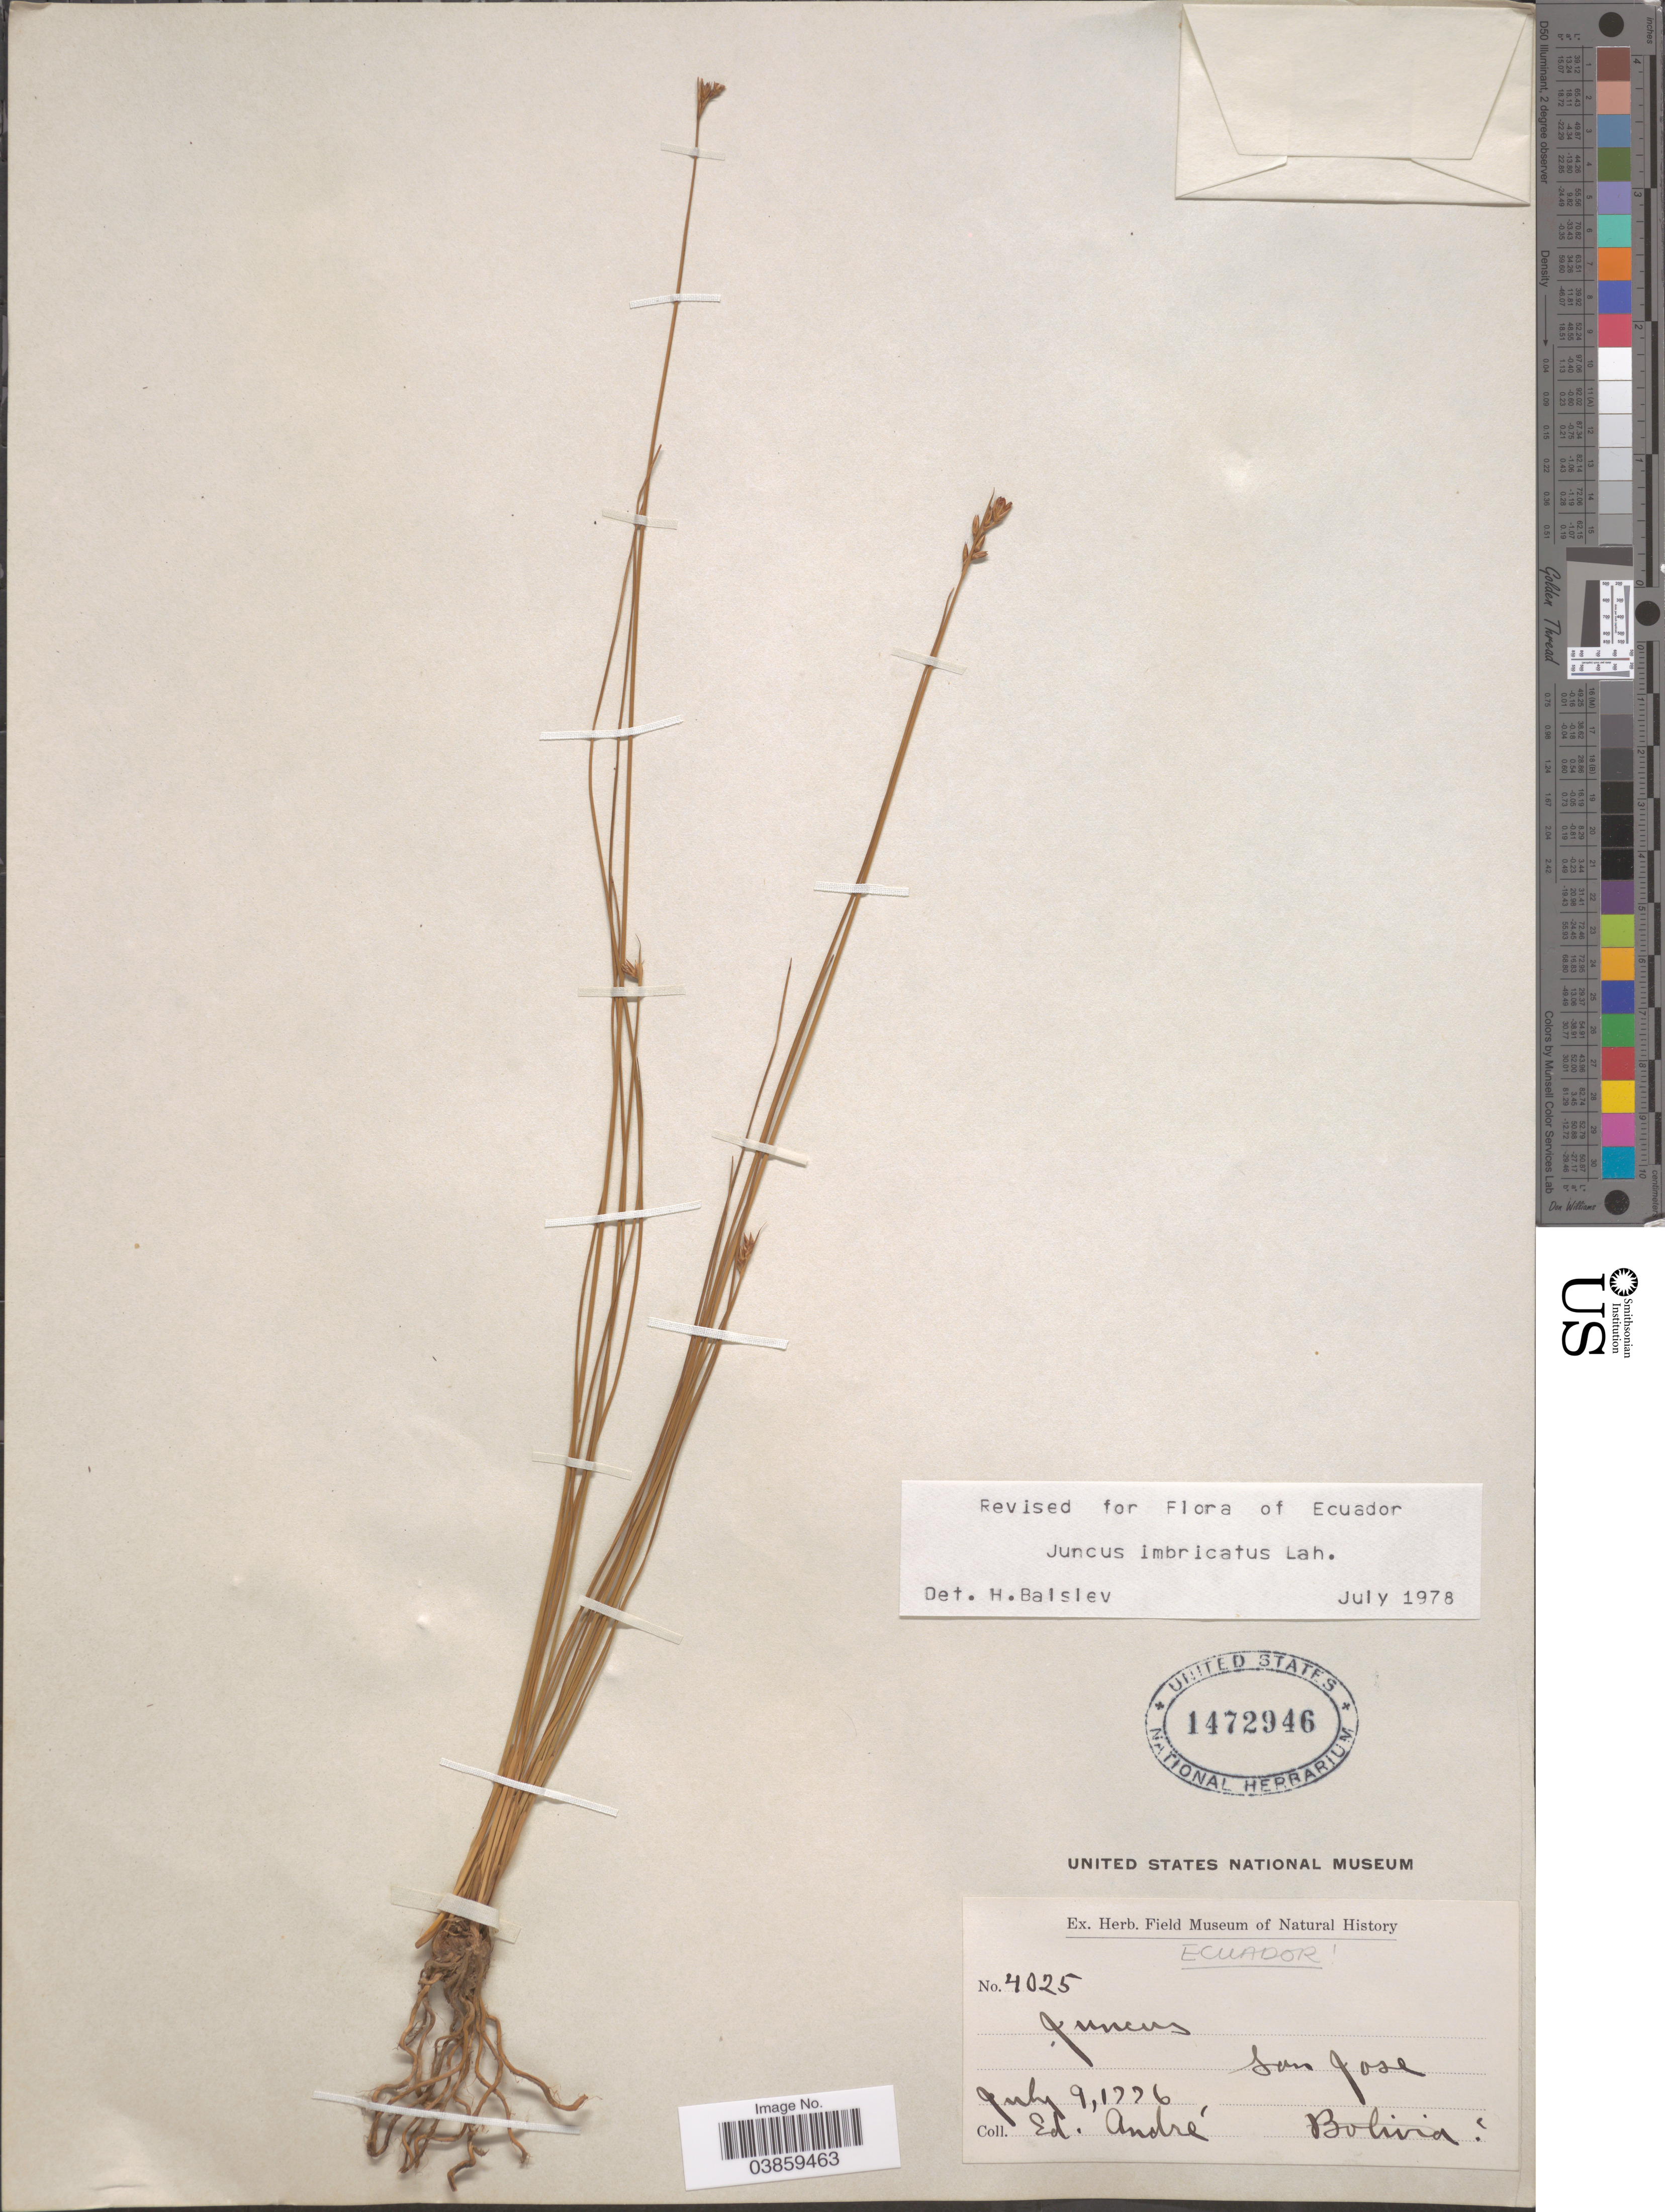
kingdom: Plantae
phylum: Tracheophyta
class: Liliopsida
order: Poales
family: Juncaceae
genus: Juncus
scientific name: Juncus imbricatus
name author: Laharpe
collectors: É. F. André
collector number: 4025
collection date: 1776-07-09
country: Ecuador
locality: San Jose.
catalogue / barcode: US 1472946